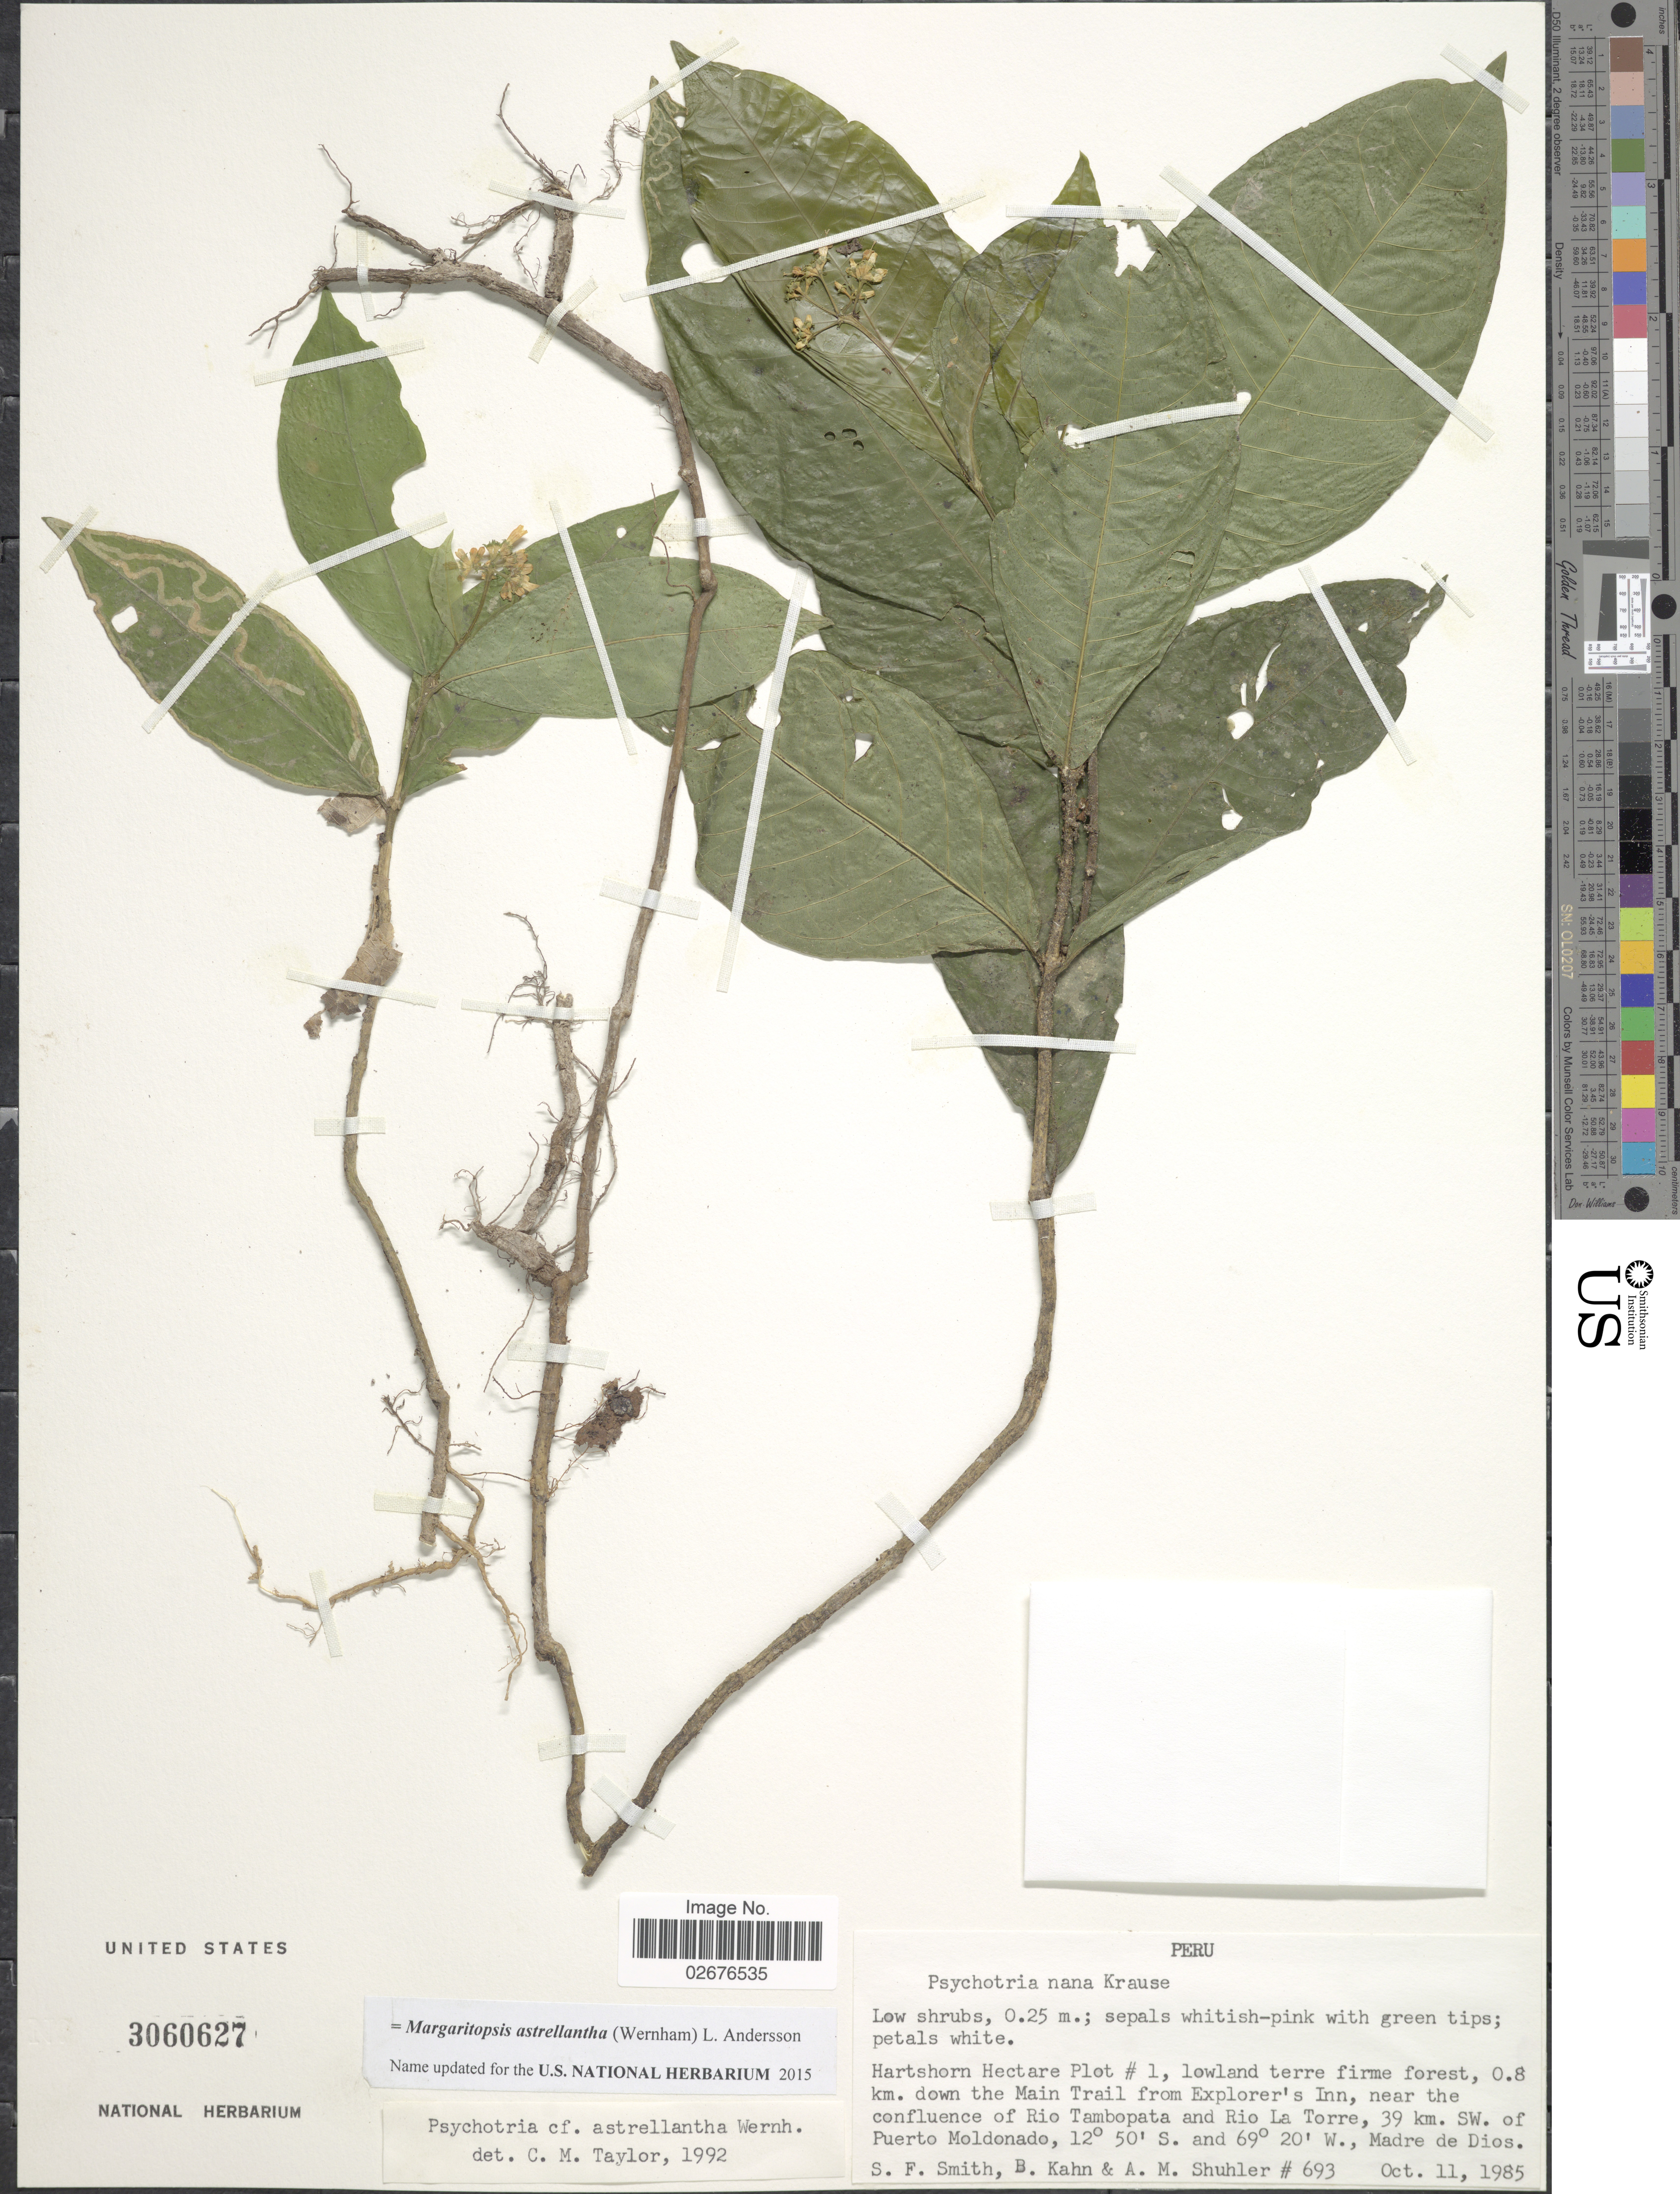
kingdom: Plantae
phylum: Tracheophyta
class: Magnoliopsida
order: Gentianales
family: Rubiaceae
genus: Margaritopsis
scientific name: Margaritopsis astrellantha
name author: (Wernham) L. Andersson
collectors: S.F. Smith, B. Kahn & A. Shuhler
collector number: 693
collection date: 1985-10-11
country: Peru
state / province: Madre de Dios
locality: Hartshorn Hectare Plot # 1, lowland terra firme forest, 0.8 km. down the Main Trail from Explorer's Inn, near the confluence of Rio Tambopata and Rio La Torre, 39 km. S.W. of Puerto Moldonado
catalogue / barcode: US 3060627